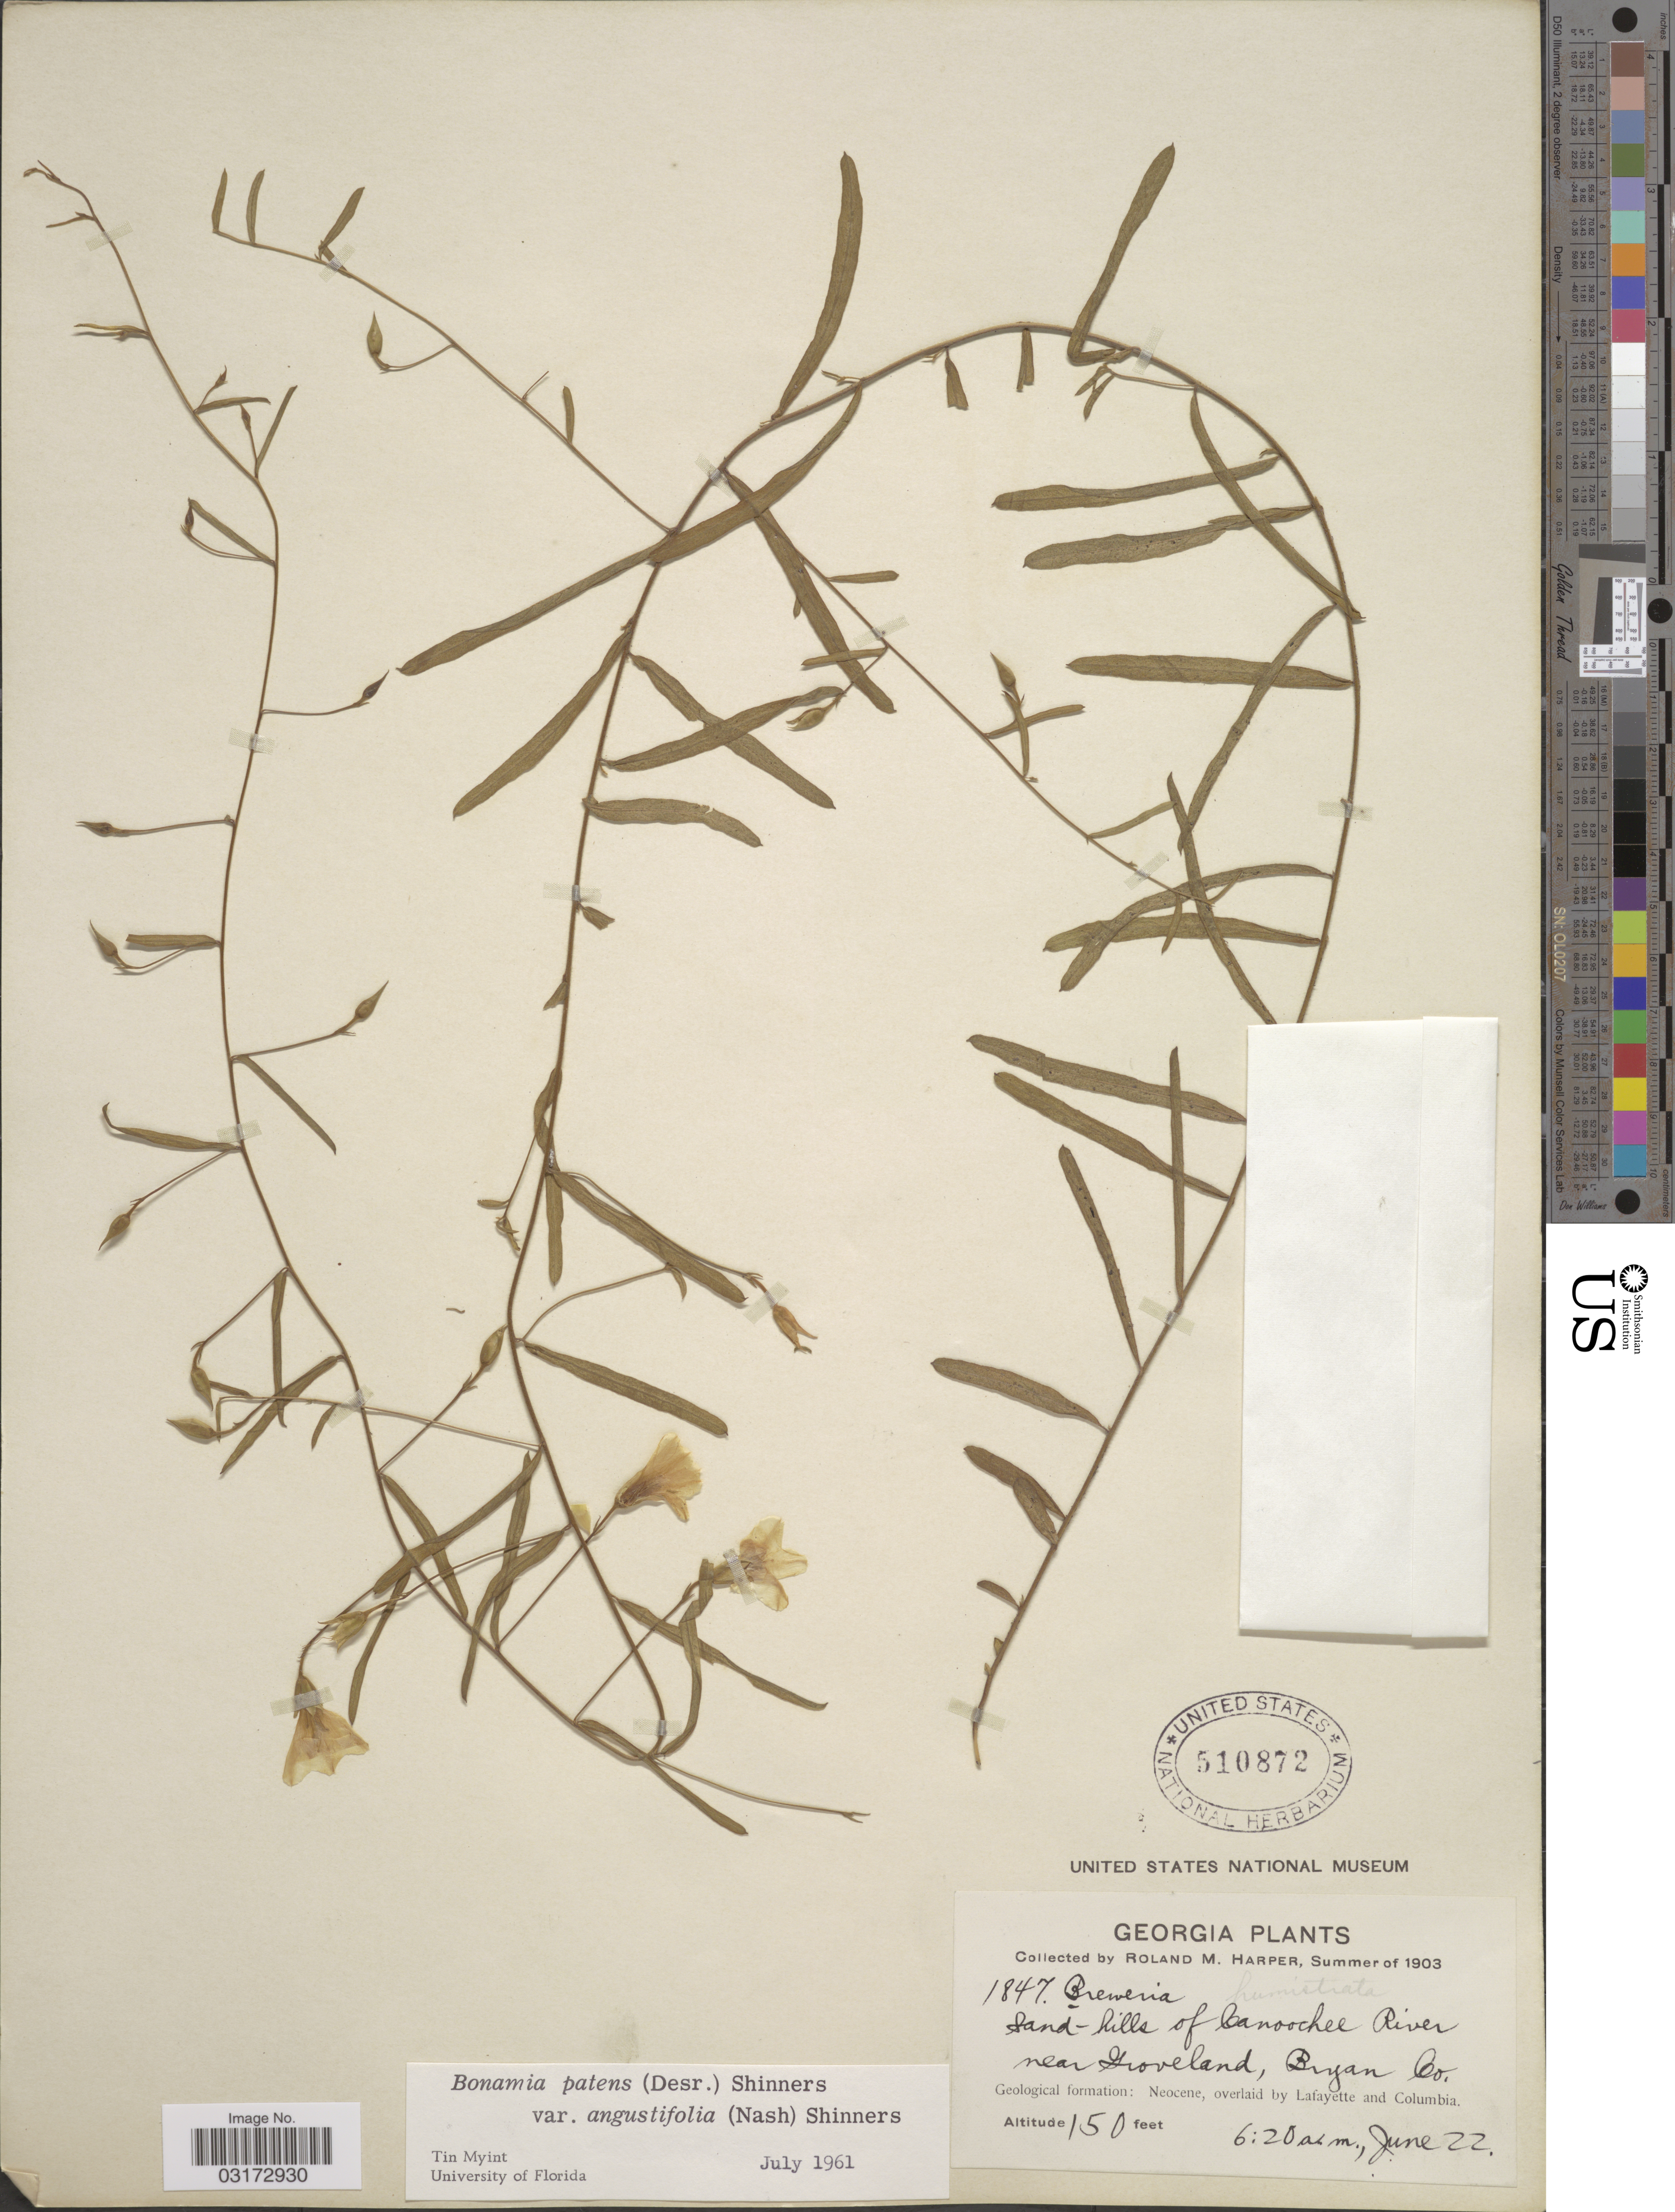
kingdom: Plantae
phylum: Tracheophyta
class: Magnoliopsida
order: Solanales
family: Convolvulaceae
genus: Stylisma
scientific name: Stylisma angustifolia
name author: (Nash) House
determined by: Strong, Mark T., (BOT), Smithsonian Institution - National Museum of Natural History (UNITED STATES)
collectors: R. M. Harper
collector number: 1847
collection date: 1903-06-22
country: United States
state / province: Georgia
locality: Sand-hills of Canoochee River near Groveland, Bryan Co., Geological formation: Neocene, overlaid by Lafayette and Columbia.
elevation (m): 46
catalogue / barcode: US 510872